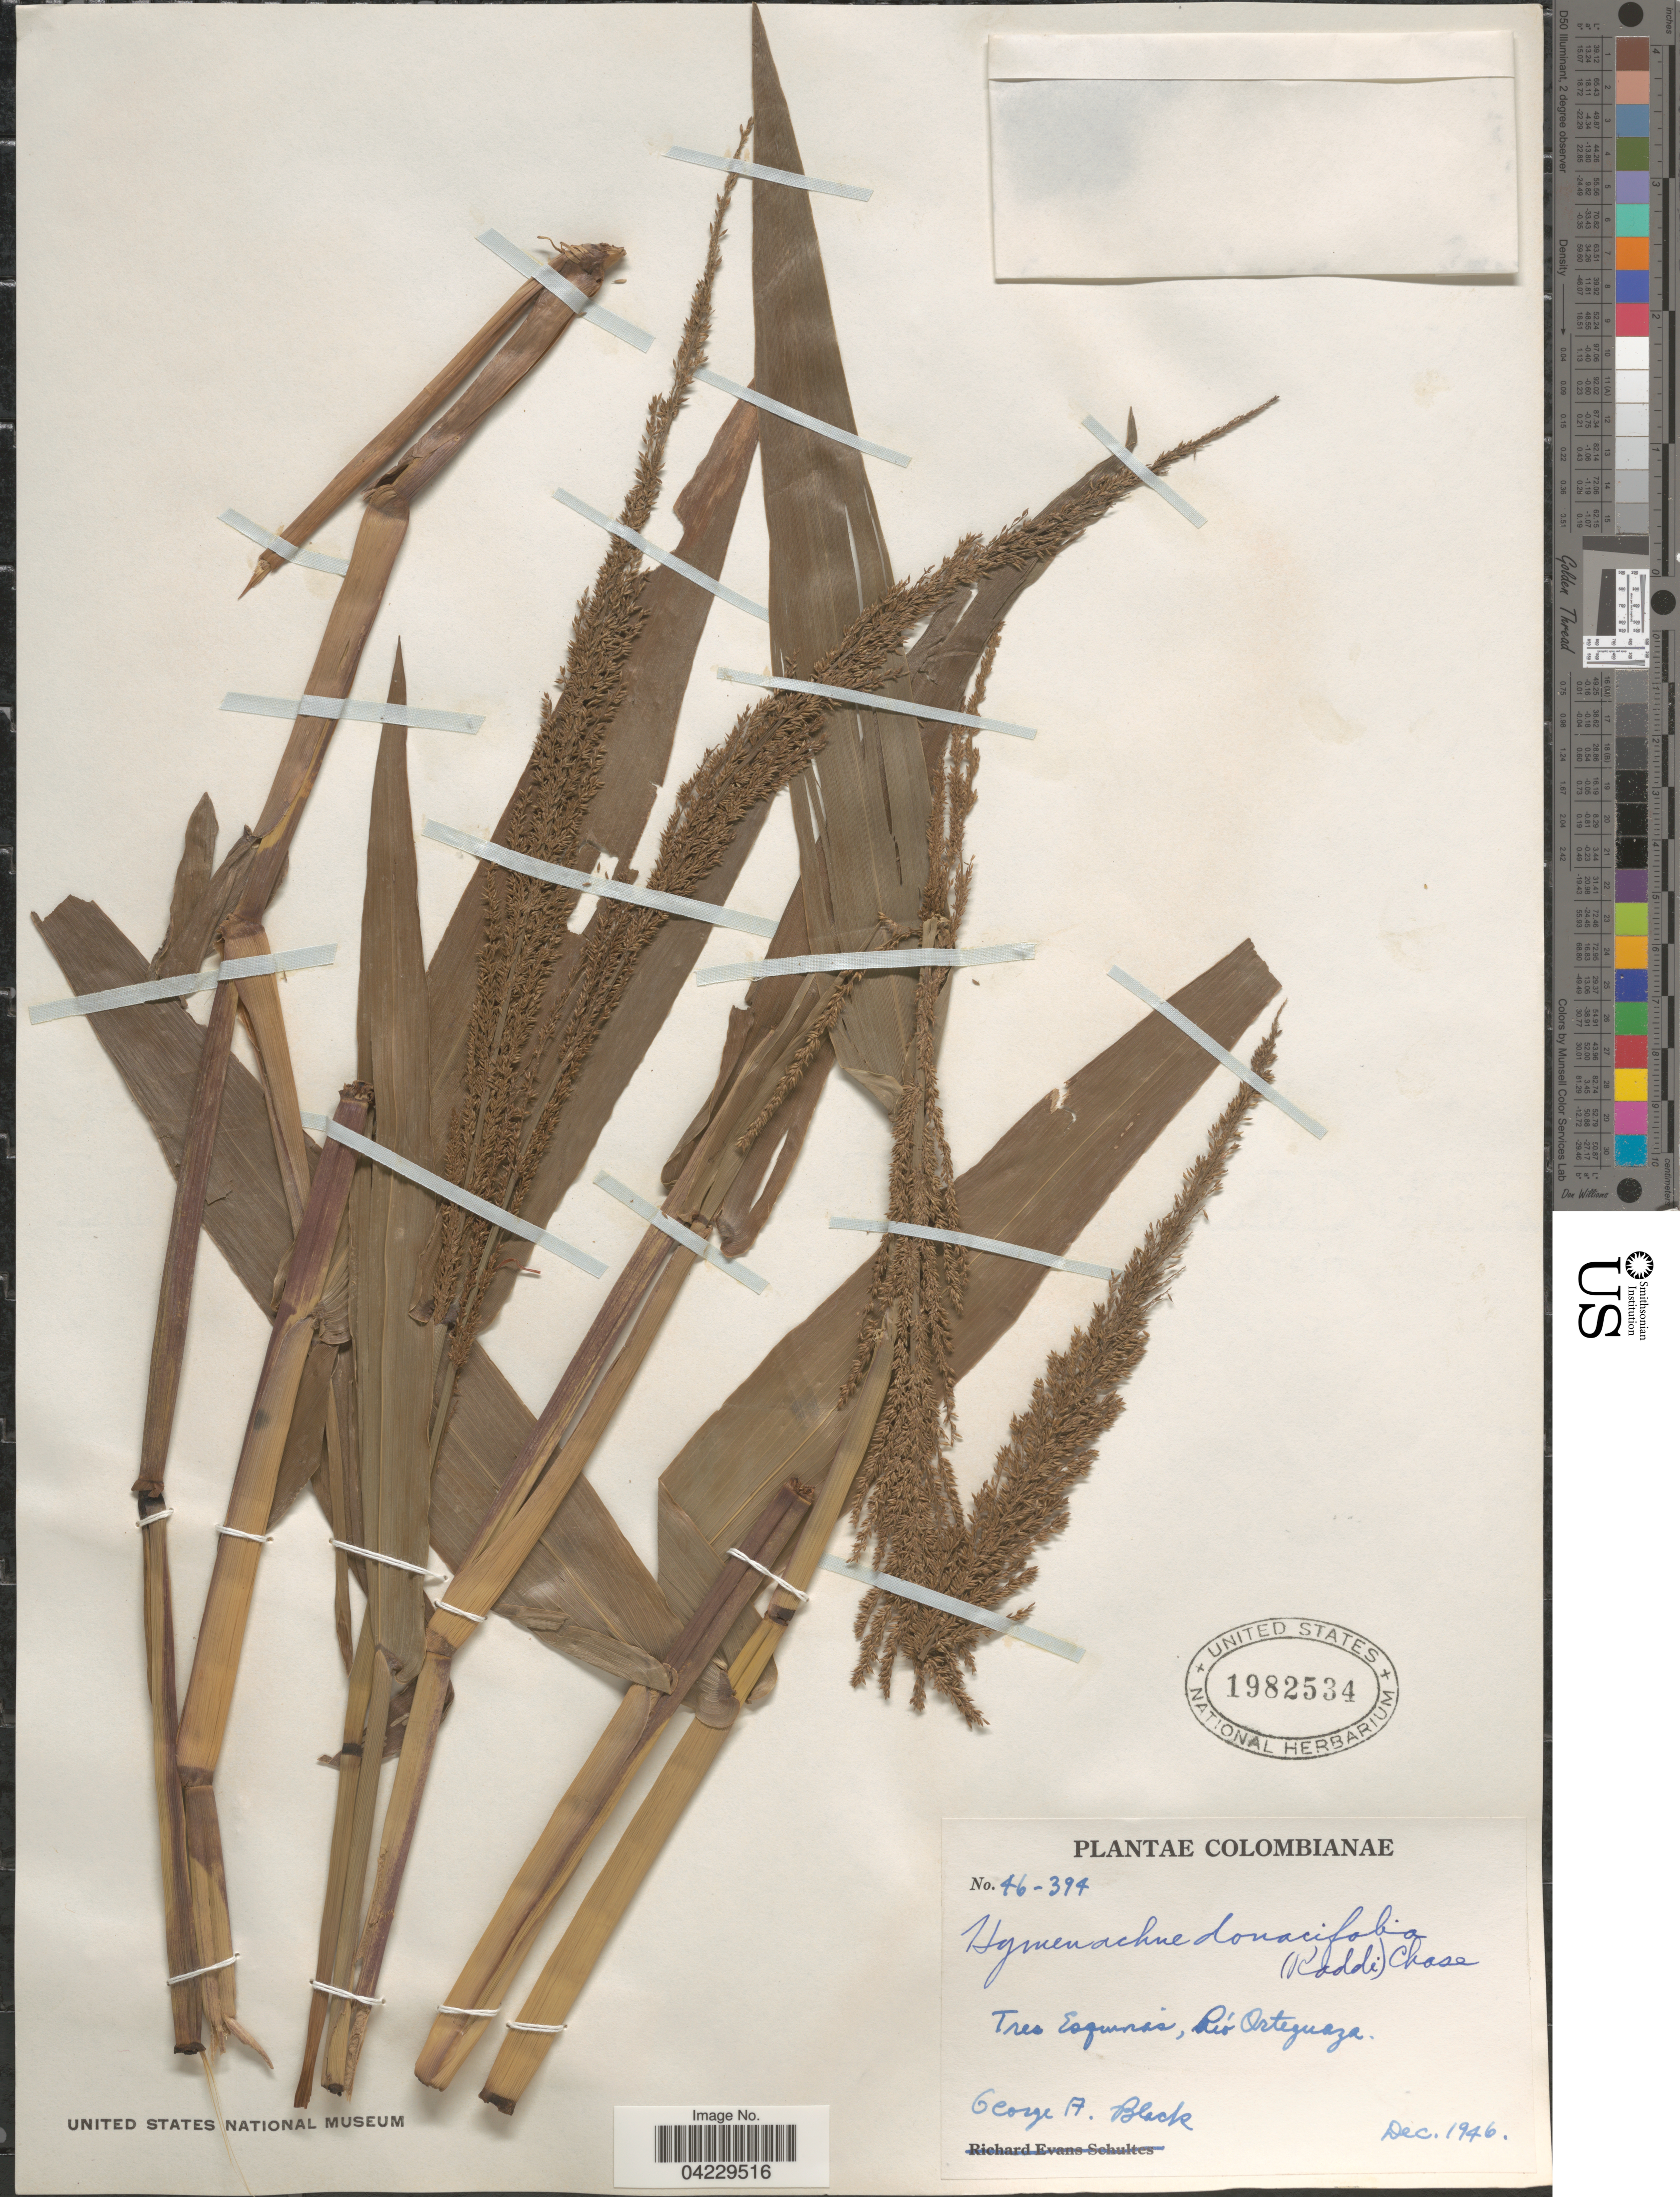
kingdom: Plantae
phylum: Tracheophyta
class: Liliopsida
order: Poales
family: Poaceae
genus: Hymenachne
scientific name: Hymenachne donacifolia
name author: (Raddi) Chase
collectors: G. A. Black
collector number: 46-394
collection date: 1946-12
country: Colombia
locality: Tres Esquinás, Río Orteguaza.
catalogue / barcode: US 1982534